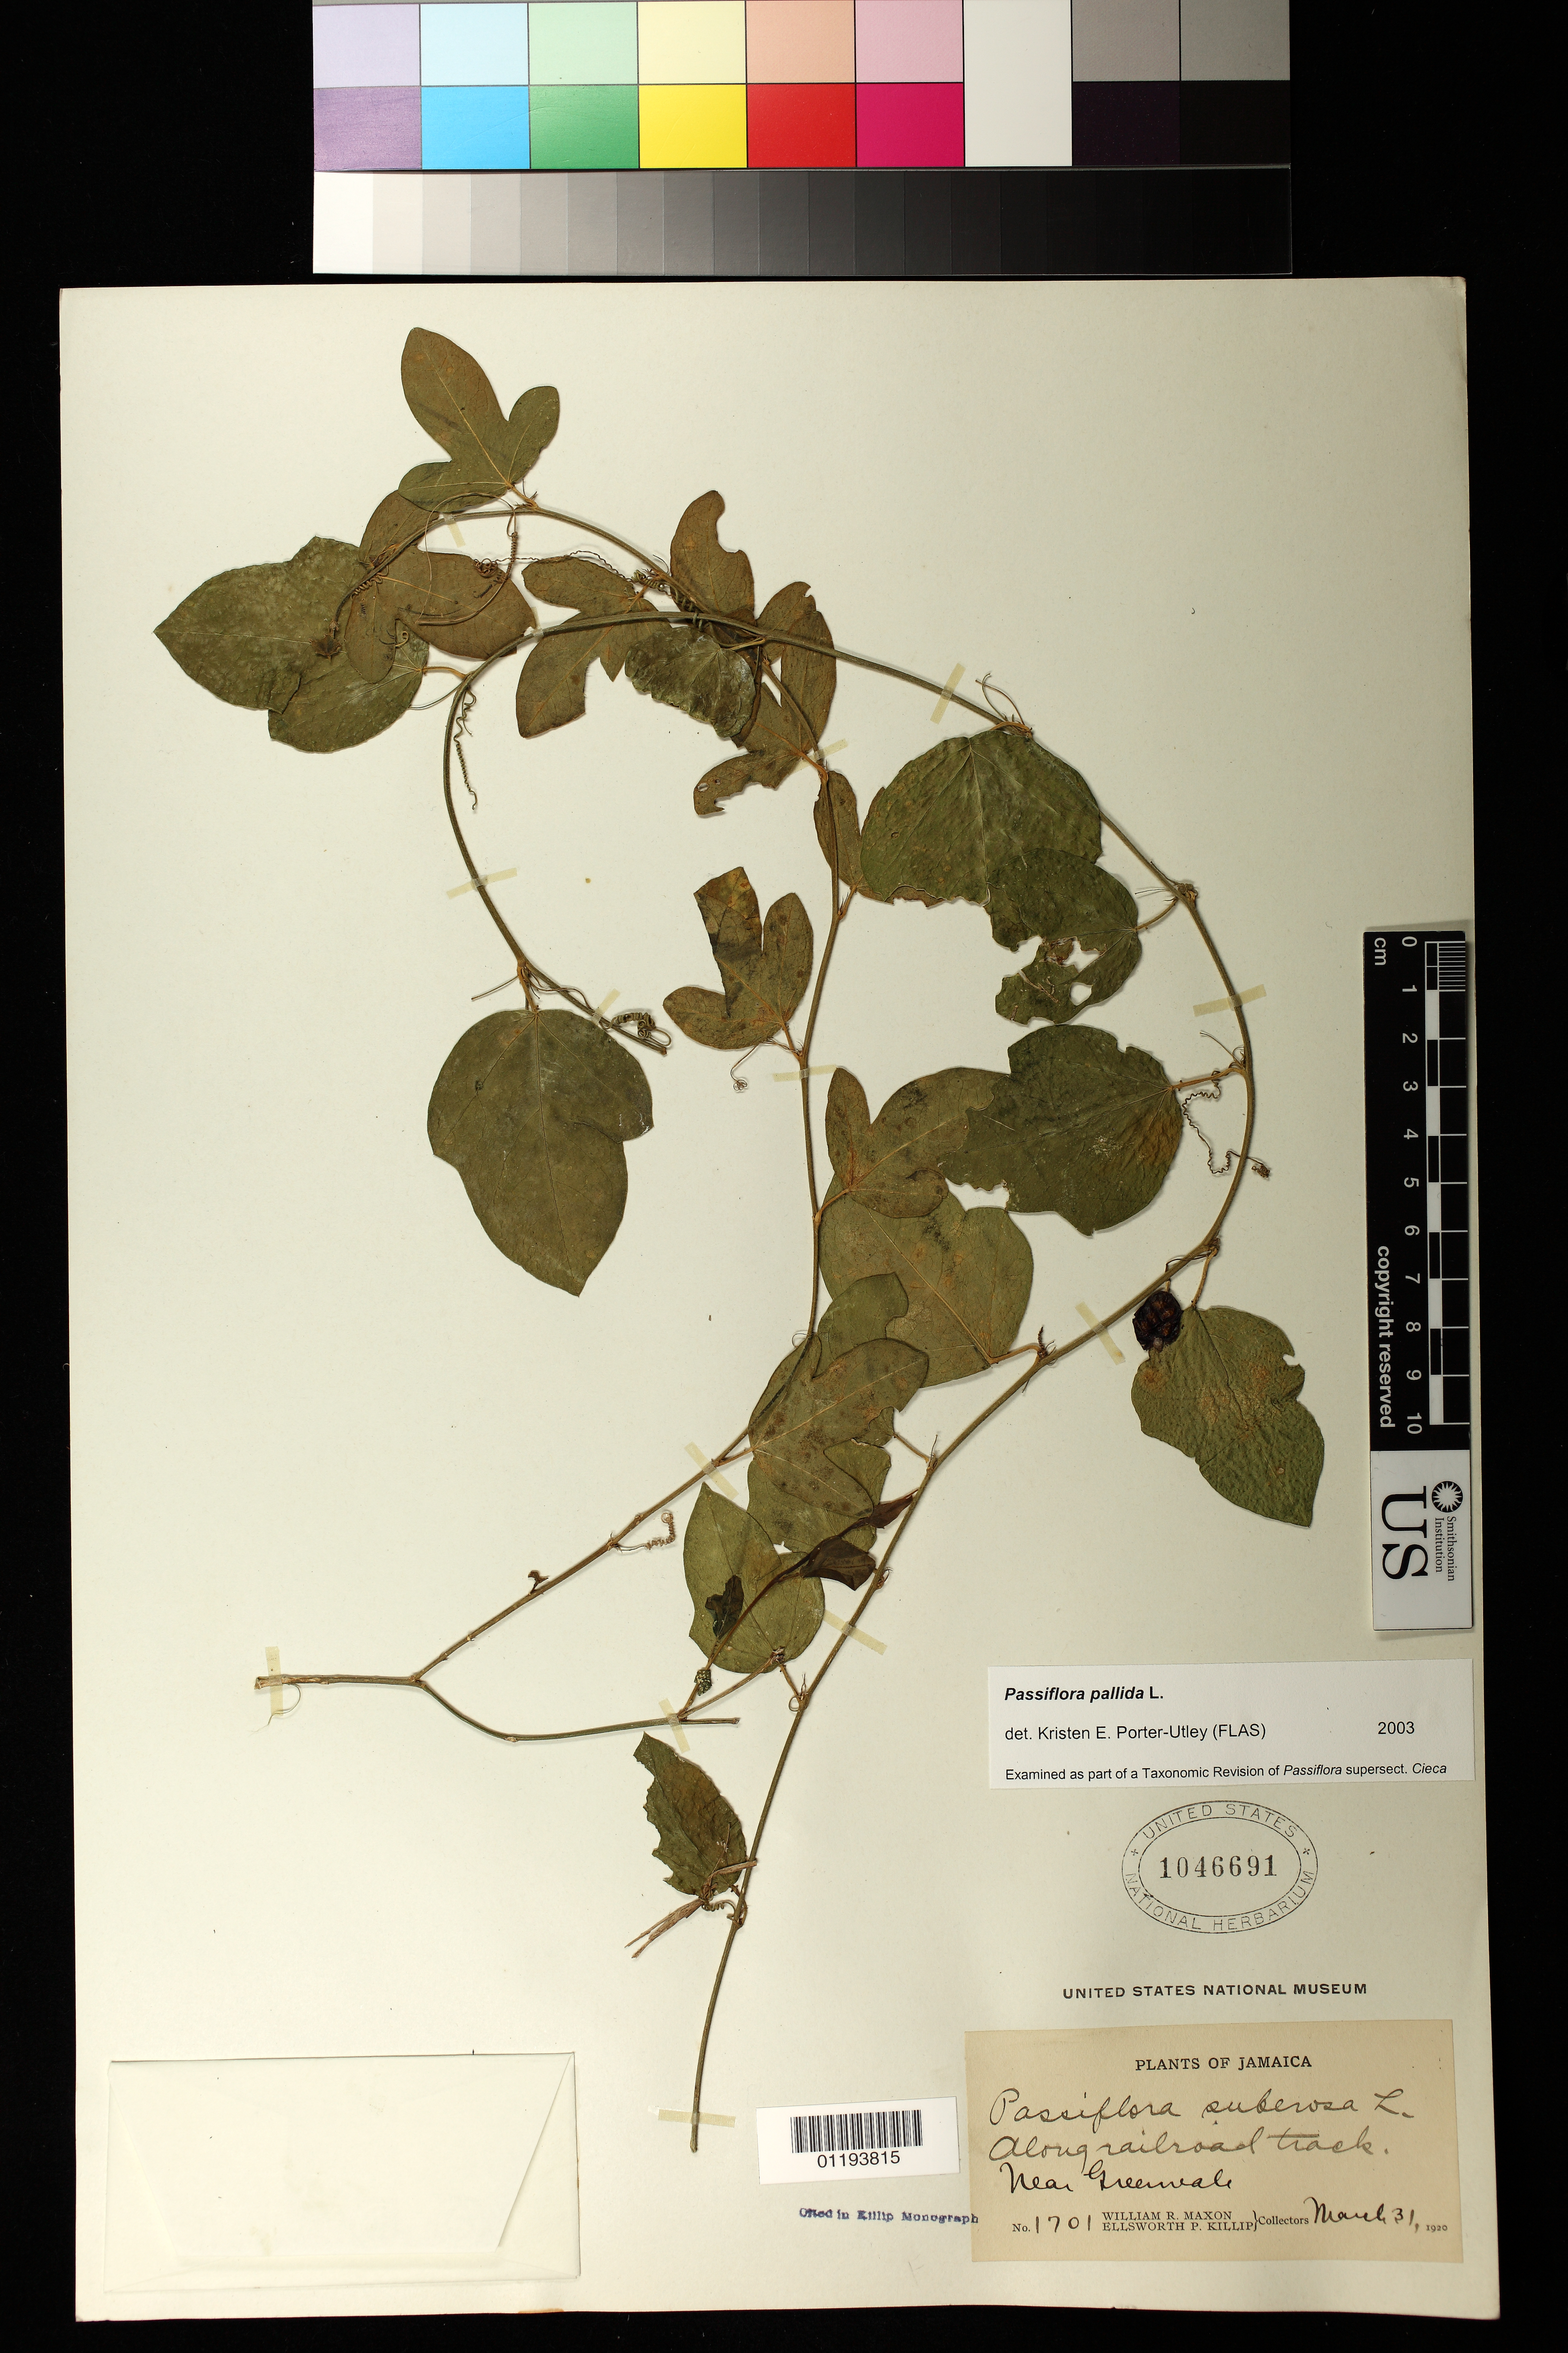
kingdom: Plantae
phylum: Tracheophyta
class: Magnoliopsida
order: Malpighiales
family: Passifloraceae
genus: Passiflora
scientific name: Passiflora pallida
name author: L.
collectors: W. R. Maxon & E. P. Killip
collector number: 1701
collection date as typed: Mar 31 1920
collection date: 1920-03-31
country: Jamaica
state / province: Manchester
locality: Along railroad track. Near Greenvale.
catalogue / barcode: US 1046691